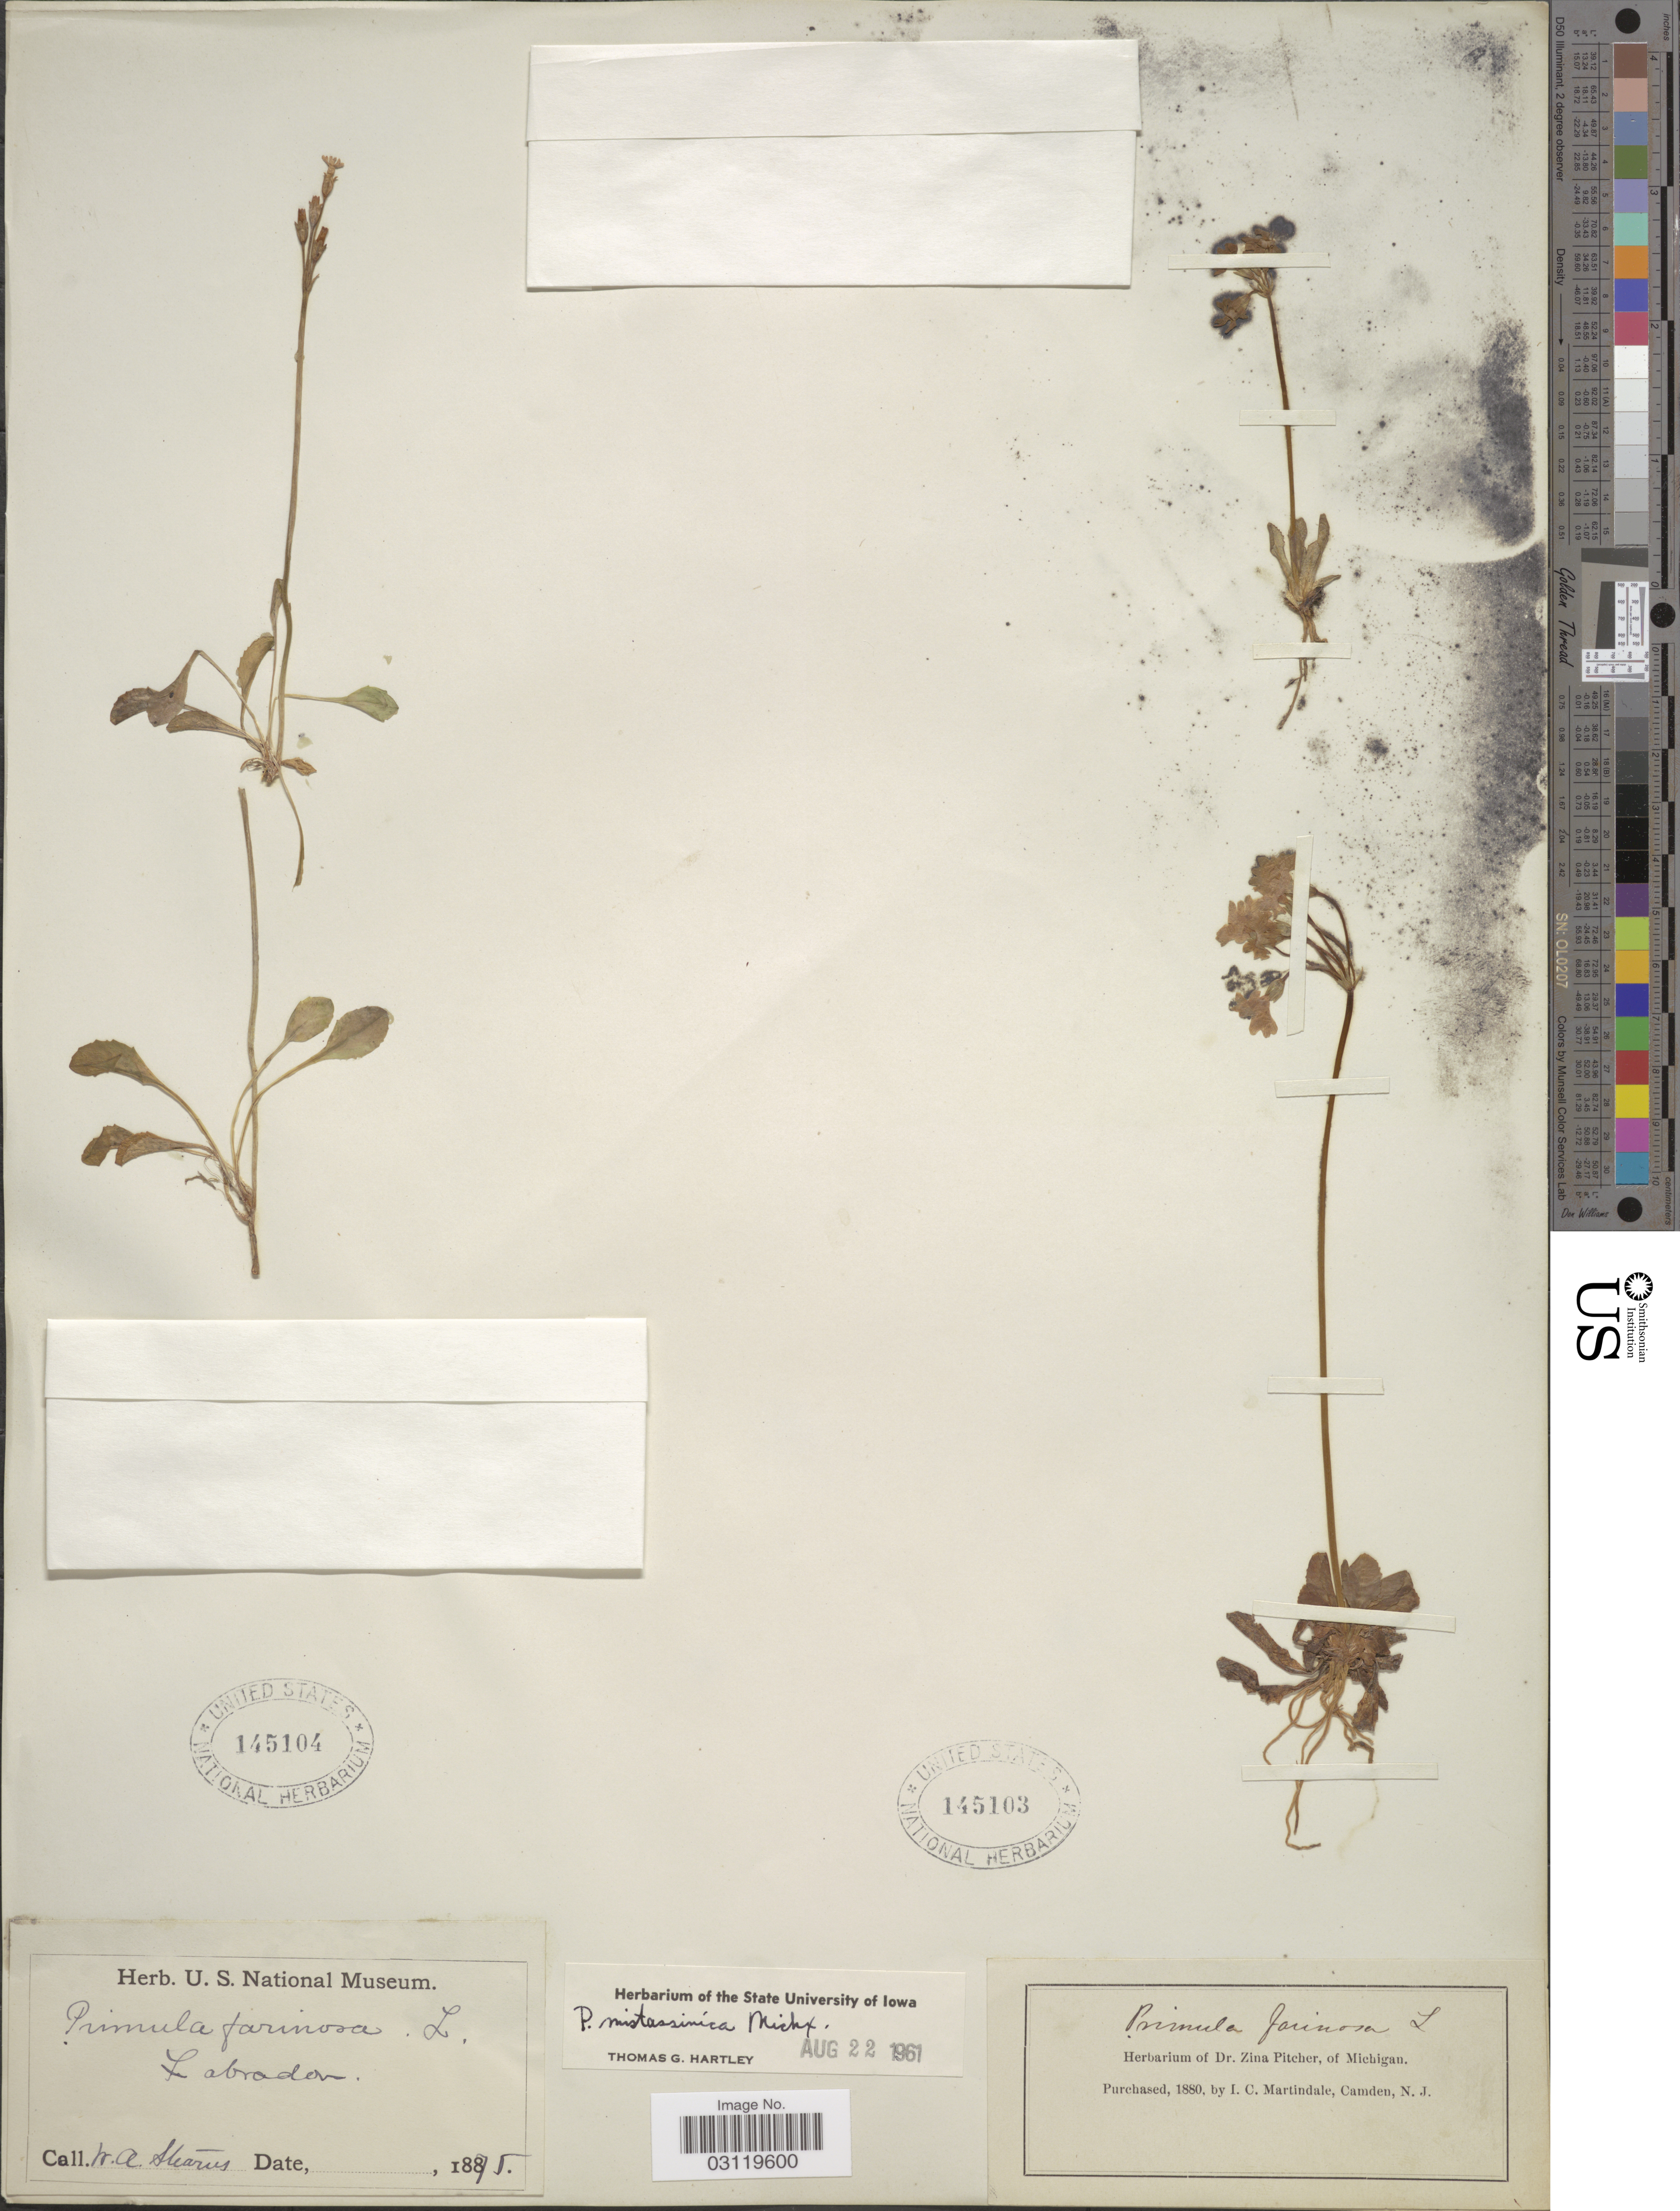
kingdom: Plantae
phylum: Tracheophyta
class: Magnoliopsida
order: Ericales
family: Primulaceae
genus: Primula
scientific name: Primula mistassinica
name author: Michx.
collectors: W. Stearns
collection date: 1875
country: Canada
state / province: Newfoundland and Labrador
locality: Labrador.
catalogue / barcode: US 145104